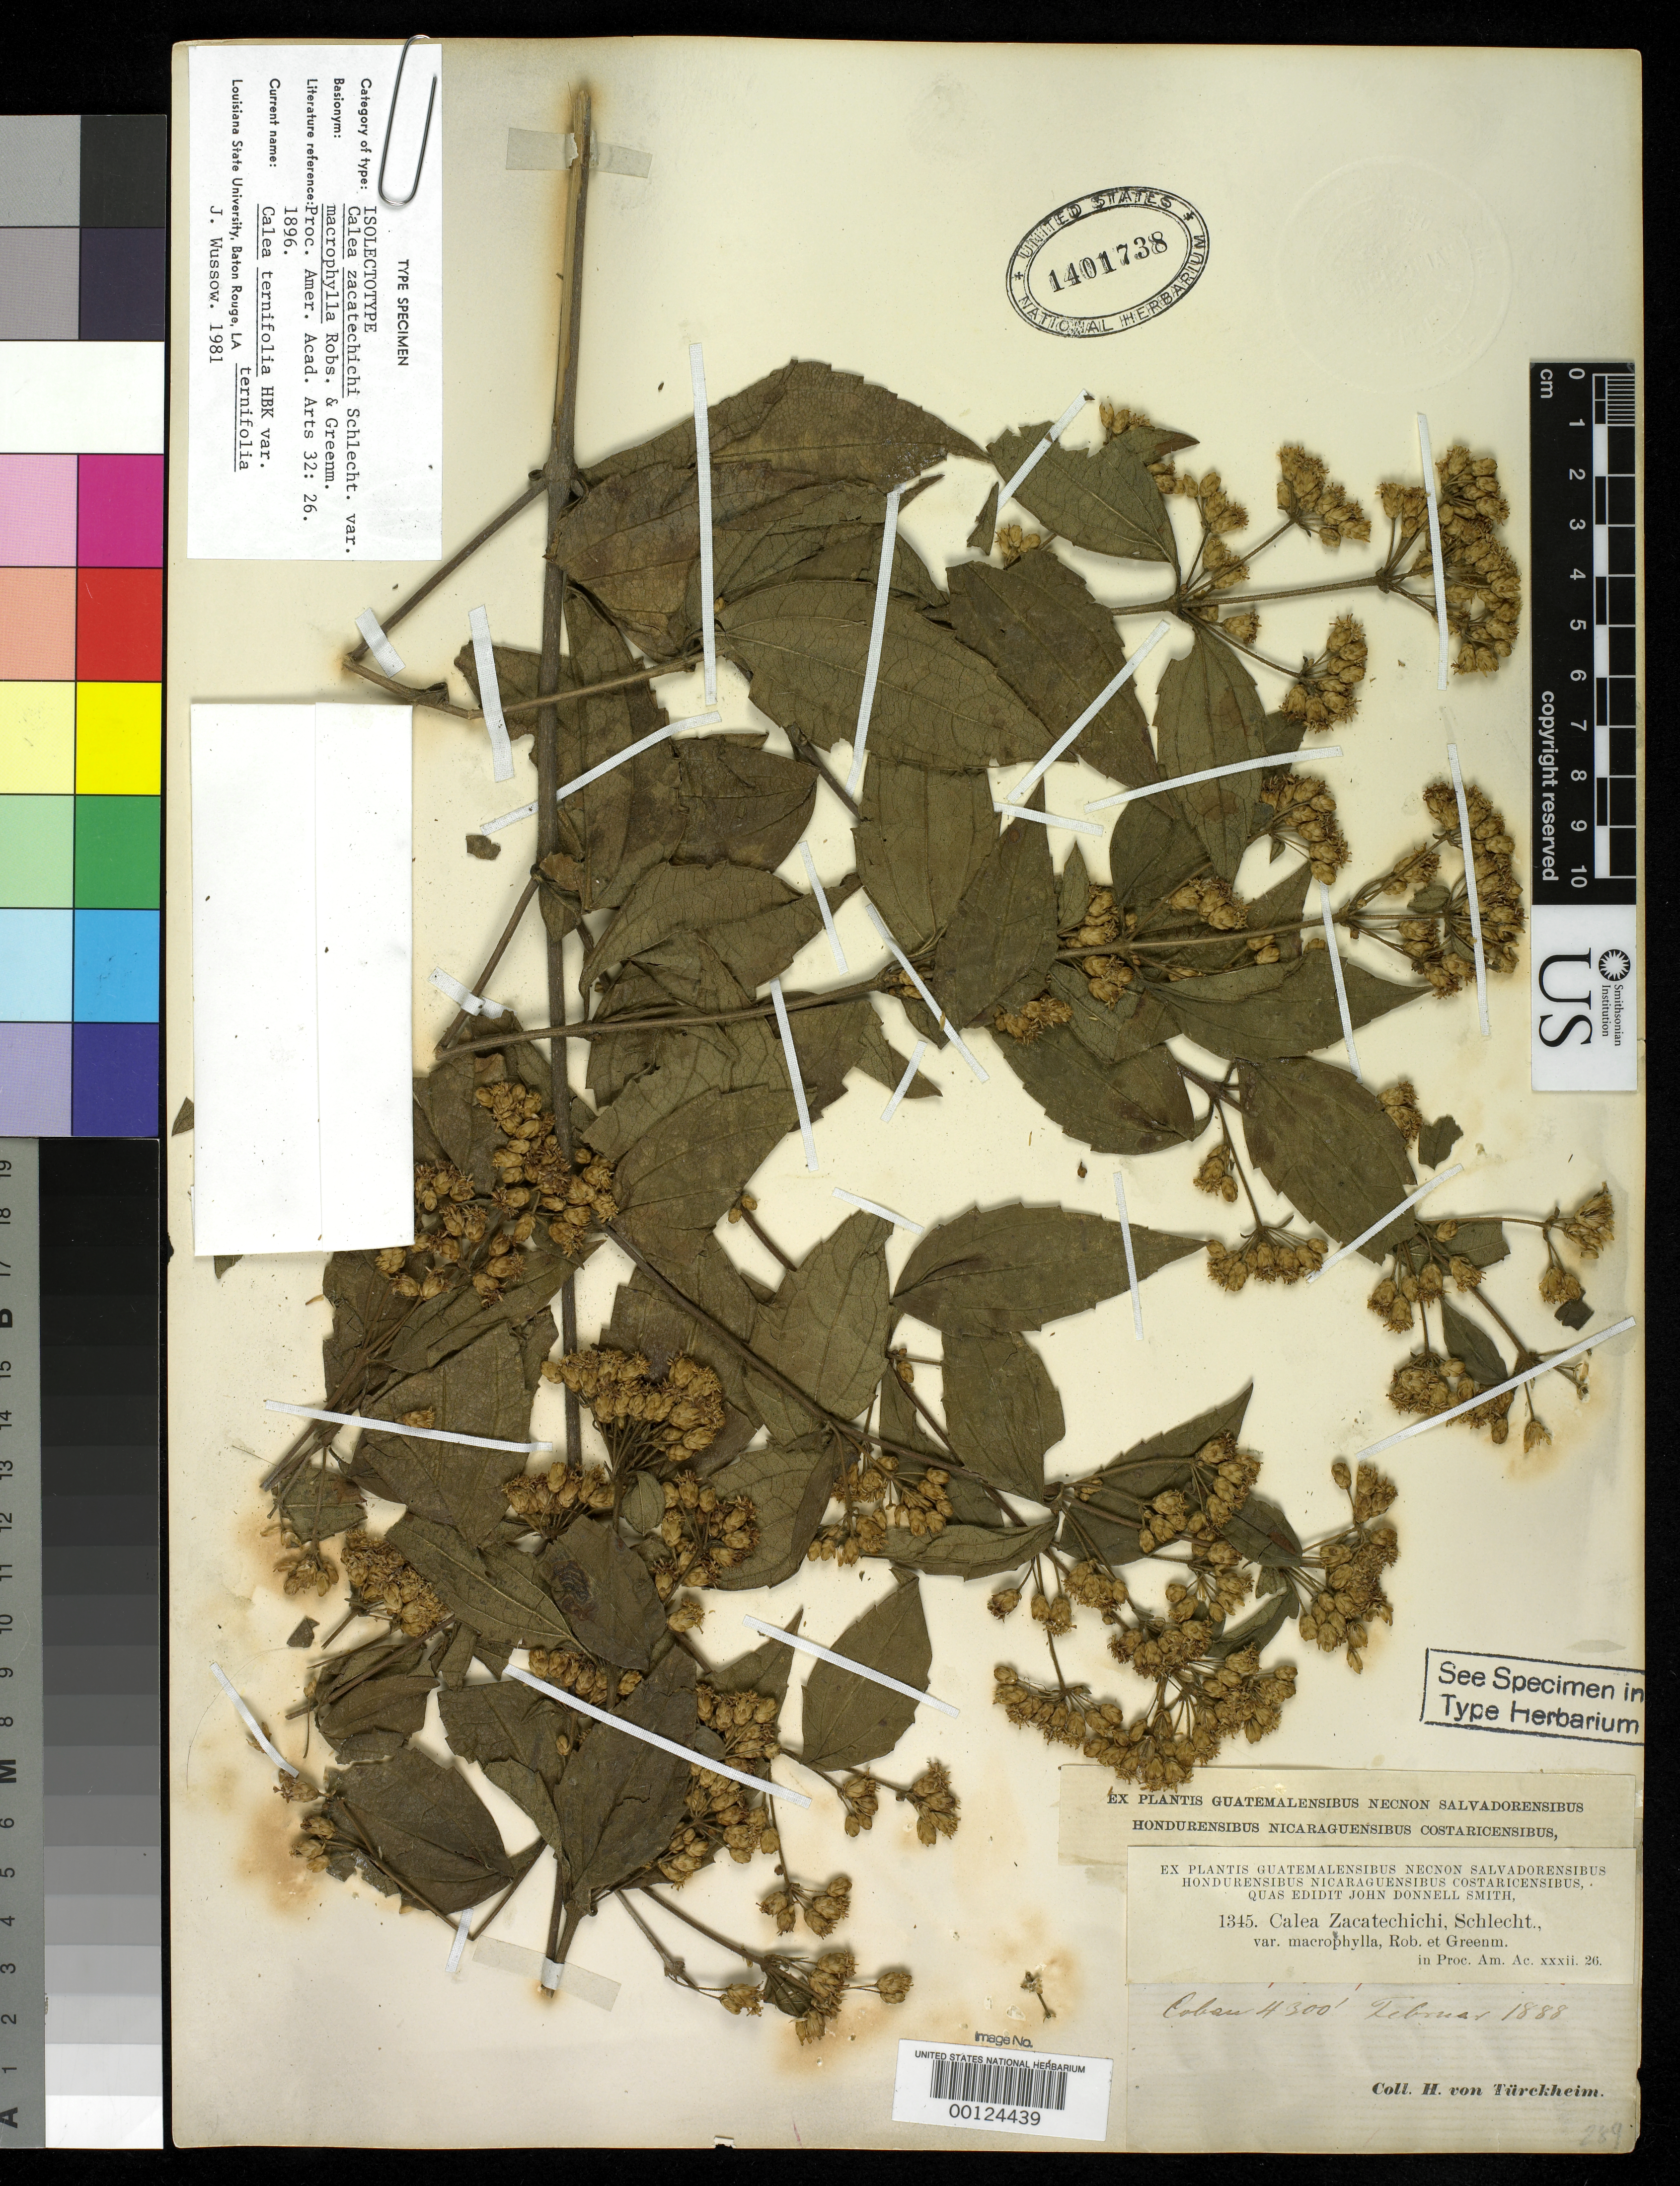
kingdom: Plantae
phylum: Tracheophyta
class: Magnoliopsida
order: Asterales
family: Asteraceae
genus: Calea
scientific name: Calea zacatechichi var. macrophylla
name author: B.L. Rob. & Greenm.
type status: Isolectotype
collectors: H. von Türckheim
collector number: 1345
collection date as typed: Feb 1888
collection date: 1888-02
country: Guatemala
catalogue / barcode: US 1401738